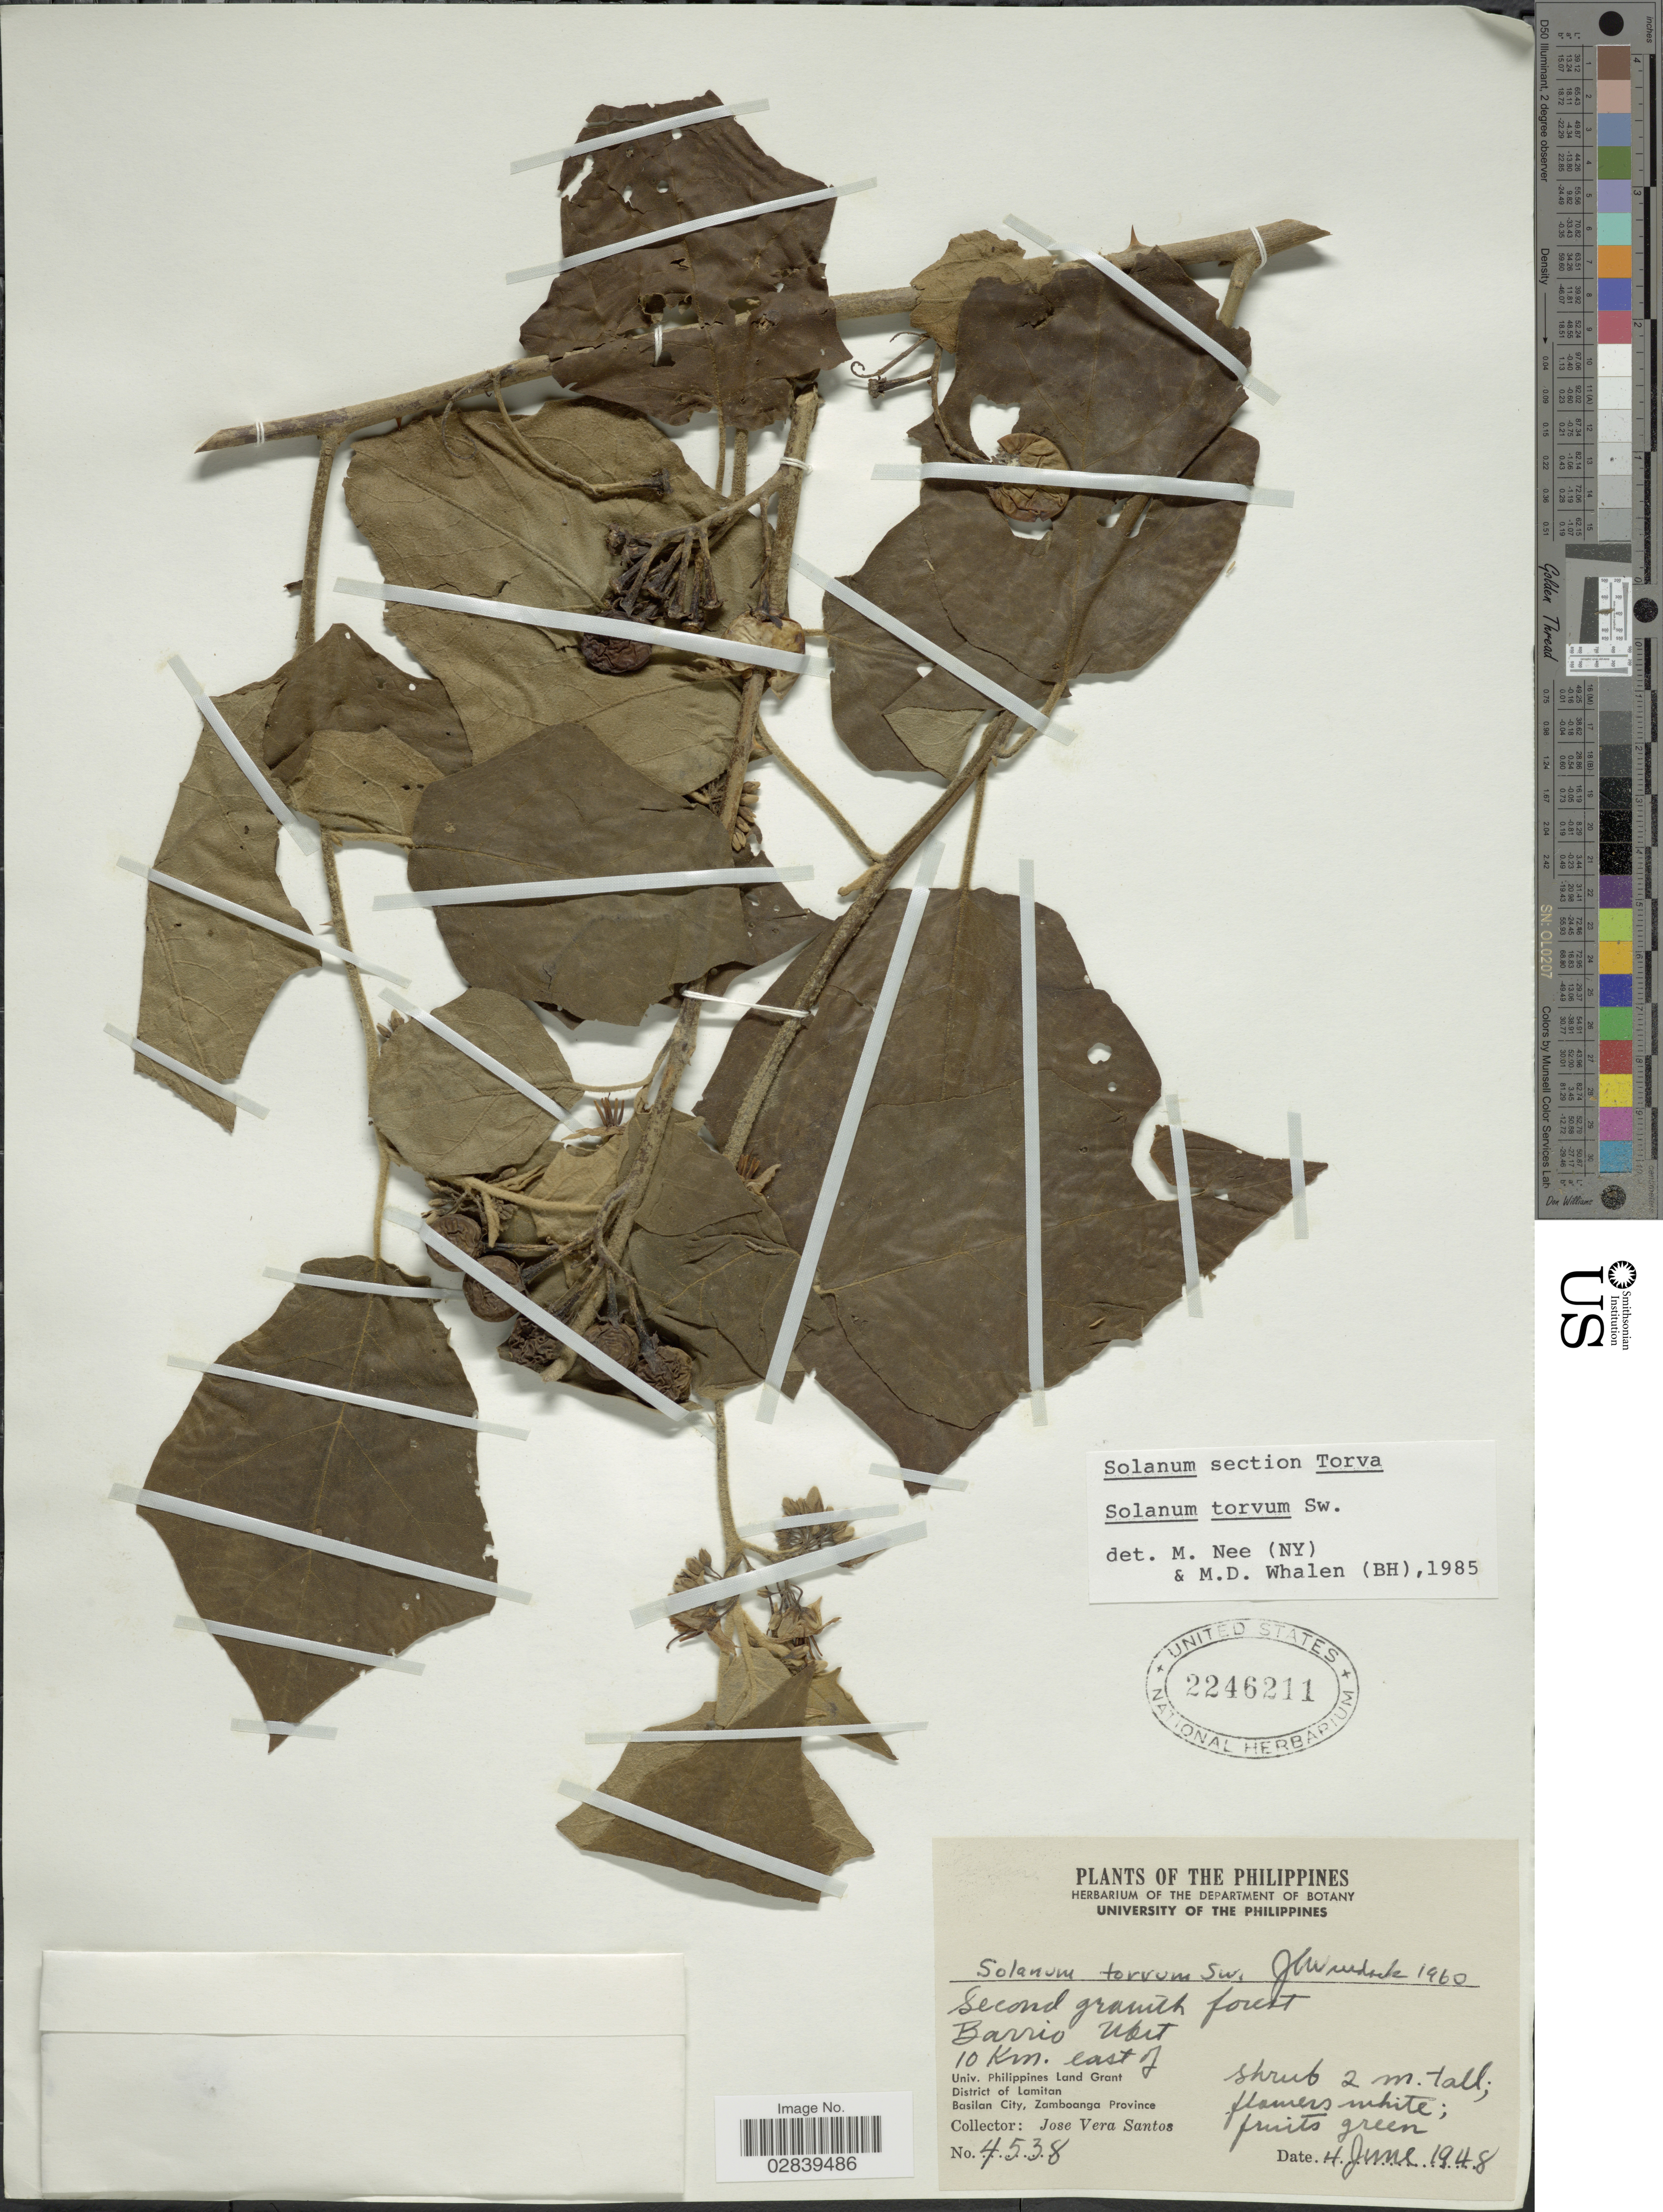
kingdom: Plantae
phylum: Tracheophyta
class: Magnoliopsida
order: Solanales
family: Solanaceae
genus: Solanum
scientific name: Solanum torvum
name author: Sw.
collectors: J. Santos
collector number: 4538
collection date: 1948-06-04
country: Philippines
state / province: Muslim Mindanao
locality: Barrio Ubit 10 Km. east of Univ. Philippines Land Grant, District of Lamitan, Basilan City, Zamboanga Province.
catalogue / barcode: US 2246211